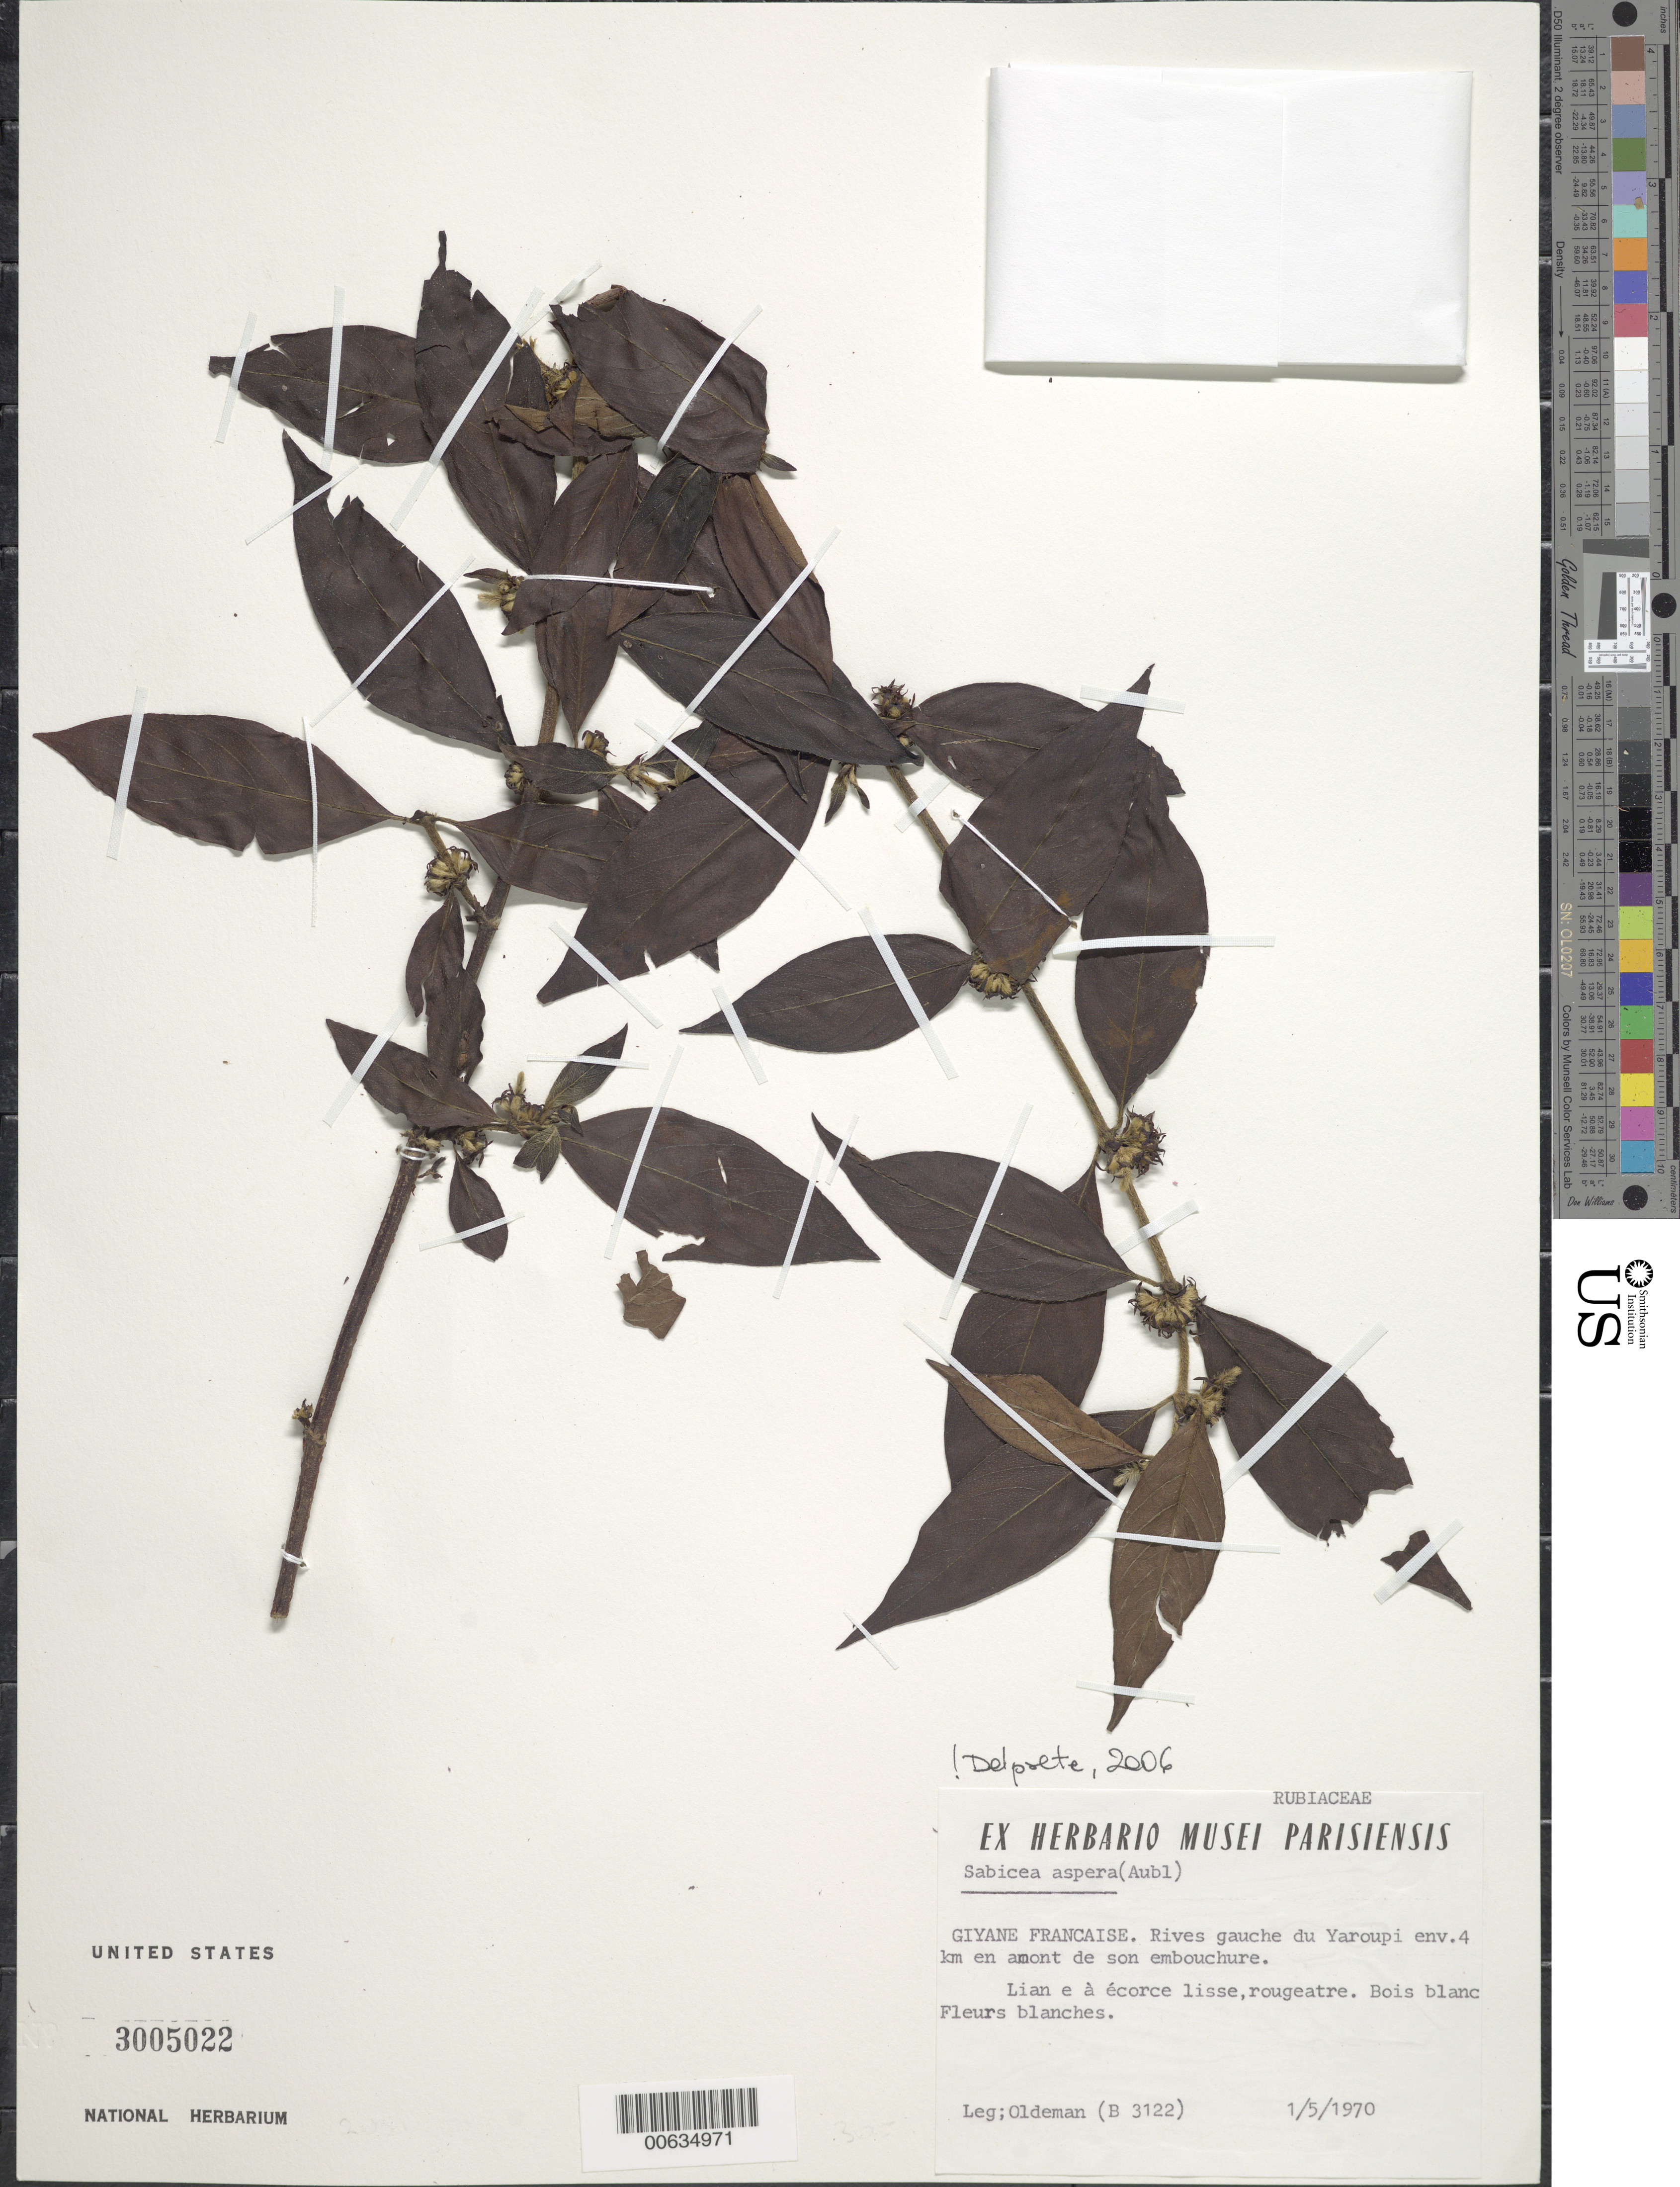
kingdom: Plantae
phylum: Tracheophyta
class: Magnoliopsida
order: Gentianales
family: Rubiaceae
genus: Sabicea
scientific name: Sabicea aspera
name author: Aubl.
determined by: Delprete, P. G., Herb. de Guyane Cay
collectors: R. Oldeman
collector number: B 3122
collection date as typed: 1-May-70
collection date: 1970-05-01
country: French Guiana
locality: Rivière Yaroupi, rives gauche env. 4km en amont de son embouchure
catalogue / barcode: US 3005022